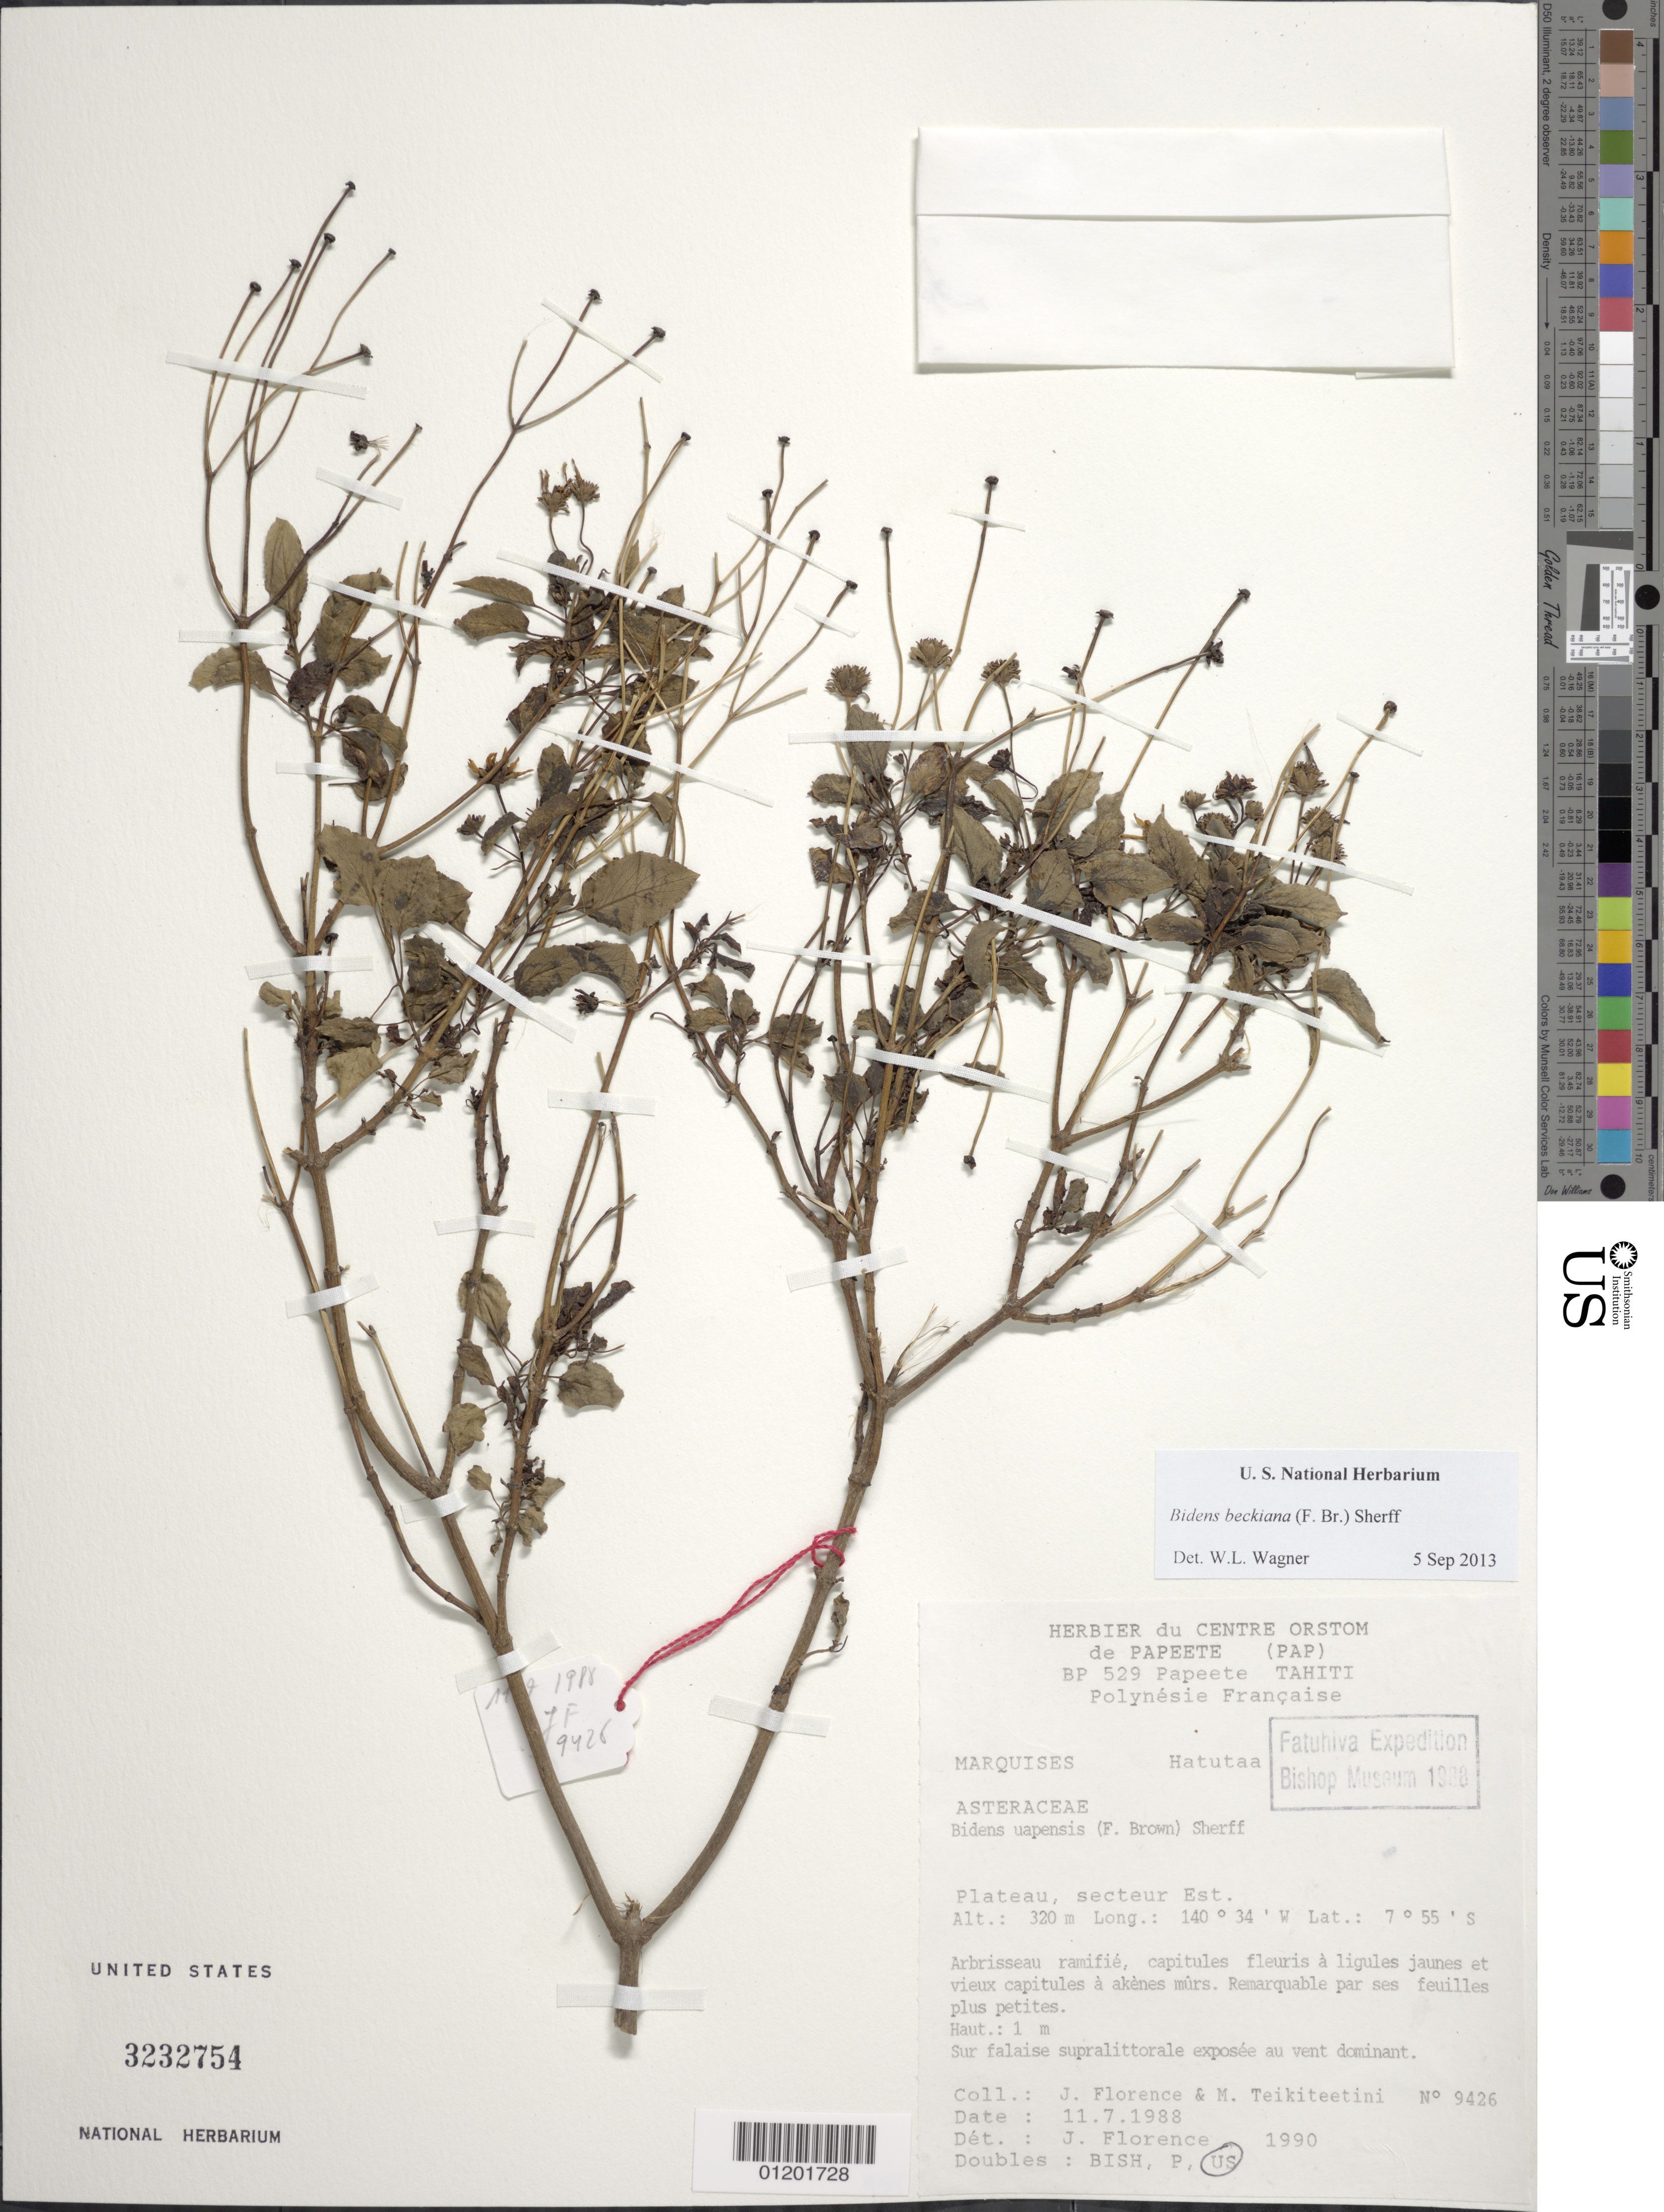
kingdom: Plantae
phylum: Tracheophyta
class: Magnoliopsida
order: Asterales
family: Asteraceae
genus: Bidens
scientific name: Bidens beckiana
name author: (F. Br.) Sherff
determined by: Wagner, W. L., (BOT), Smithsonian Institution - National Museum of Natural History (UNITED STATES)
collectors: J. Florence & M. Teikiteetini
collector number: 9426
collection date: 1988-07-11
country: French Polynesia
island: Hatutaa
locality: Plateau, secteur E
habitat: Sur falaise supralittorale exposée au vent dominant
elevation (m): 320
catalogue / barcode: US 3232754